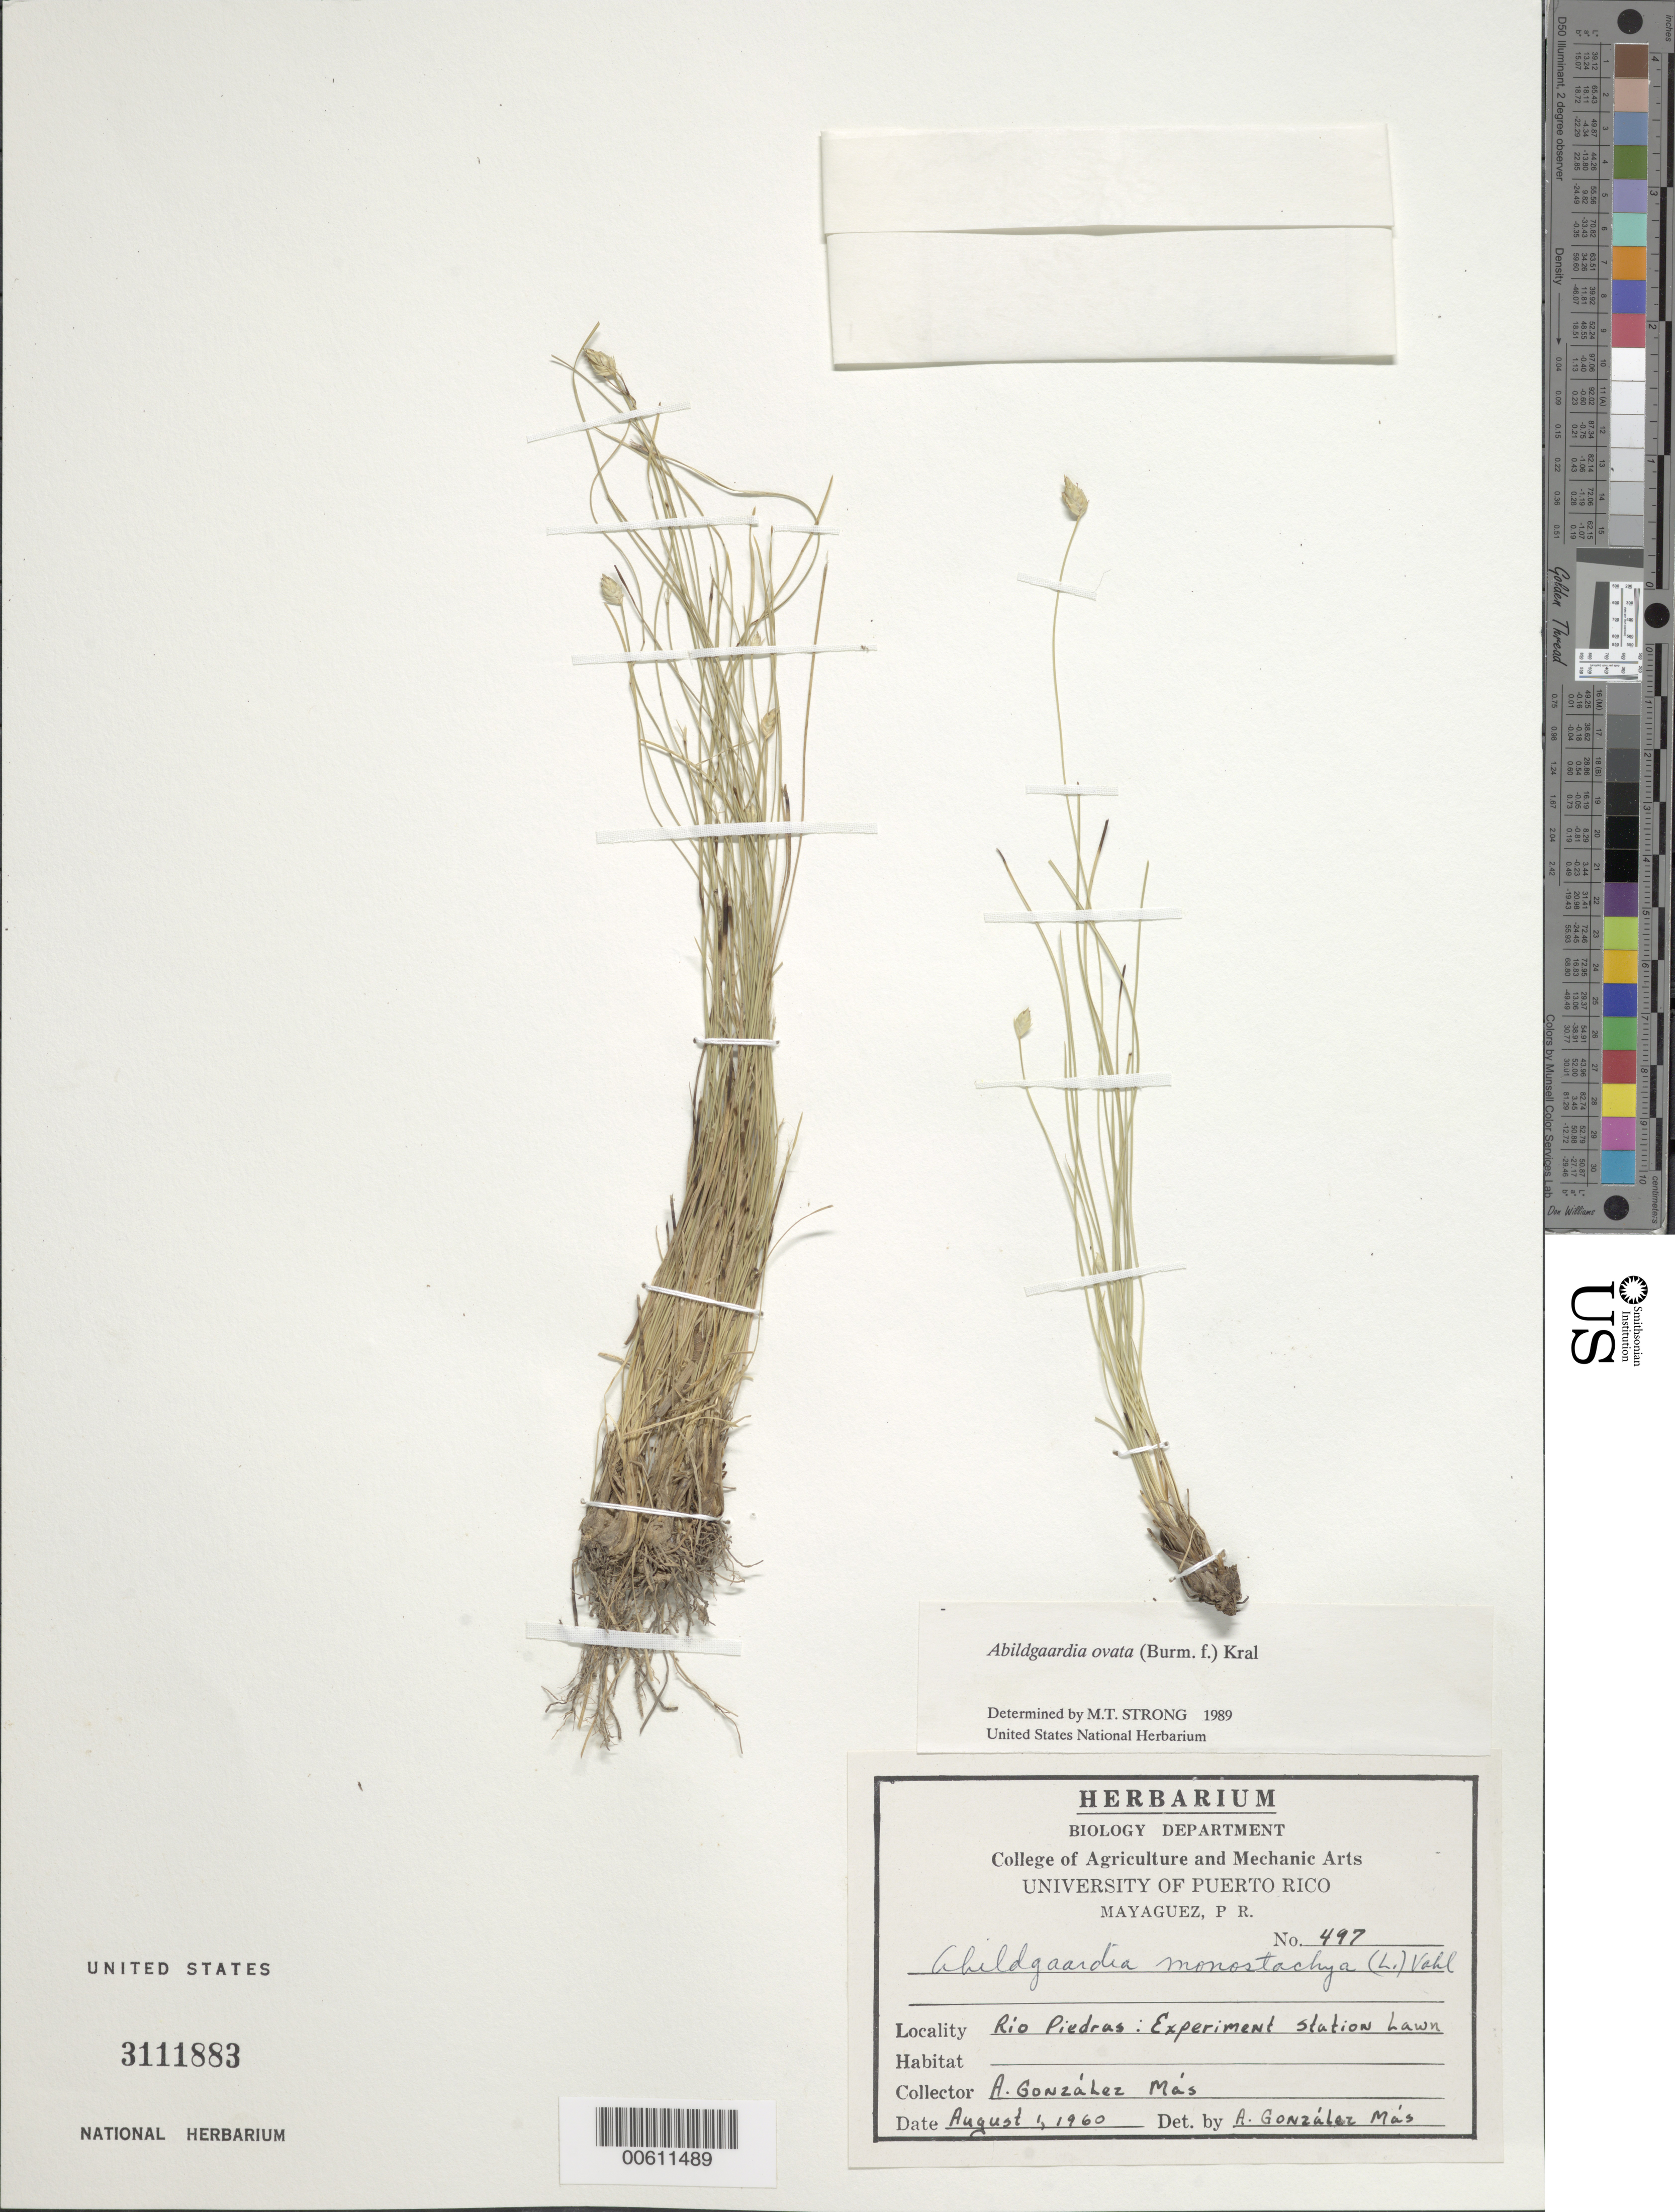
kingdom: Plantae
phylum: Tracheophyta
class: Liliopsida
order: Poales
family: Cyperaceae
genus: Abildgaardia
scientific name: Abildgaardia ovata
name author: (Burm. f.) Kral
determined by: Strong, M. T., (US), Smithsonian Institution - National Museum of Natural History (UNITED STATES)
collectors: A. González Más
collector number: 497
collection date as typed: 01 Aug 1960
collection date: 1960-08-01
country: Puerto Rico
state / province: San Juan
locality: Rio Piedras: Experimental Station.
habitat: Lawn.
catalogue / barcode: US 3111883